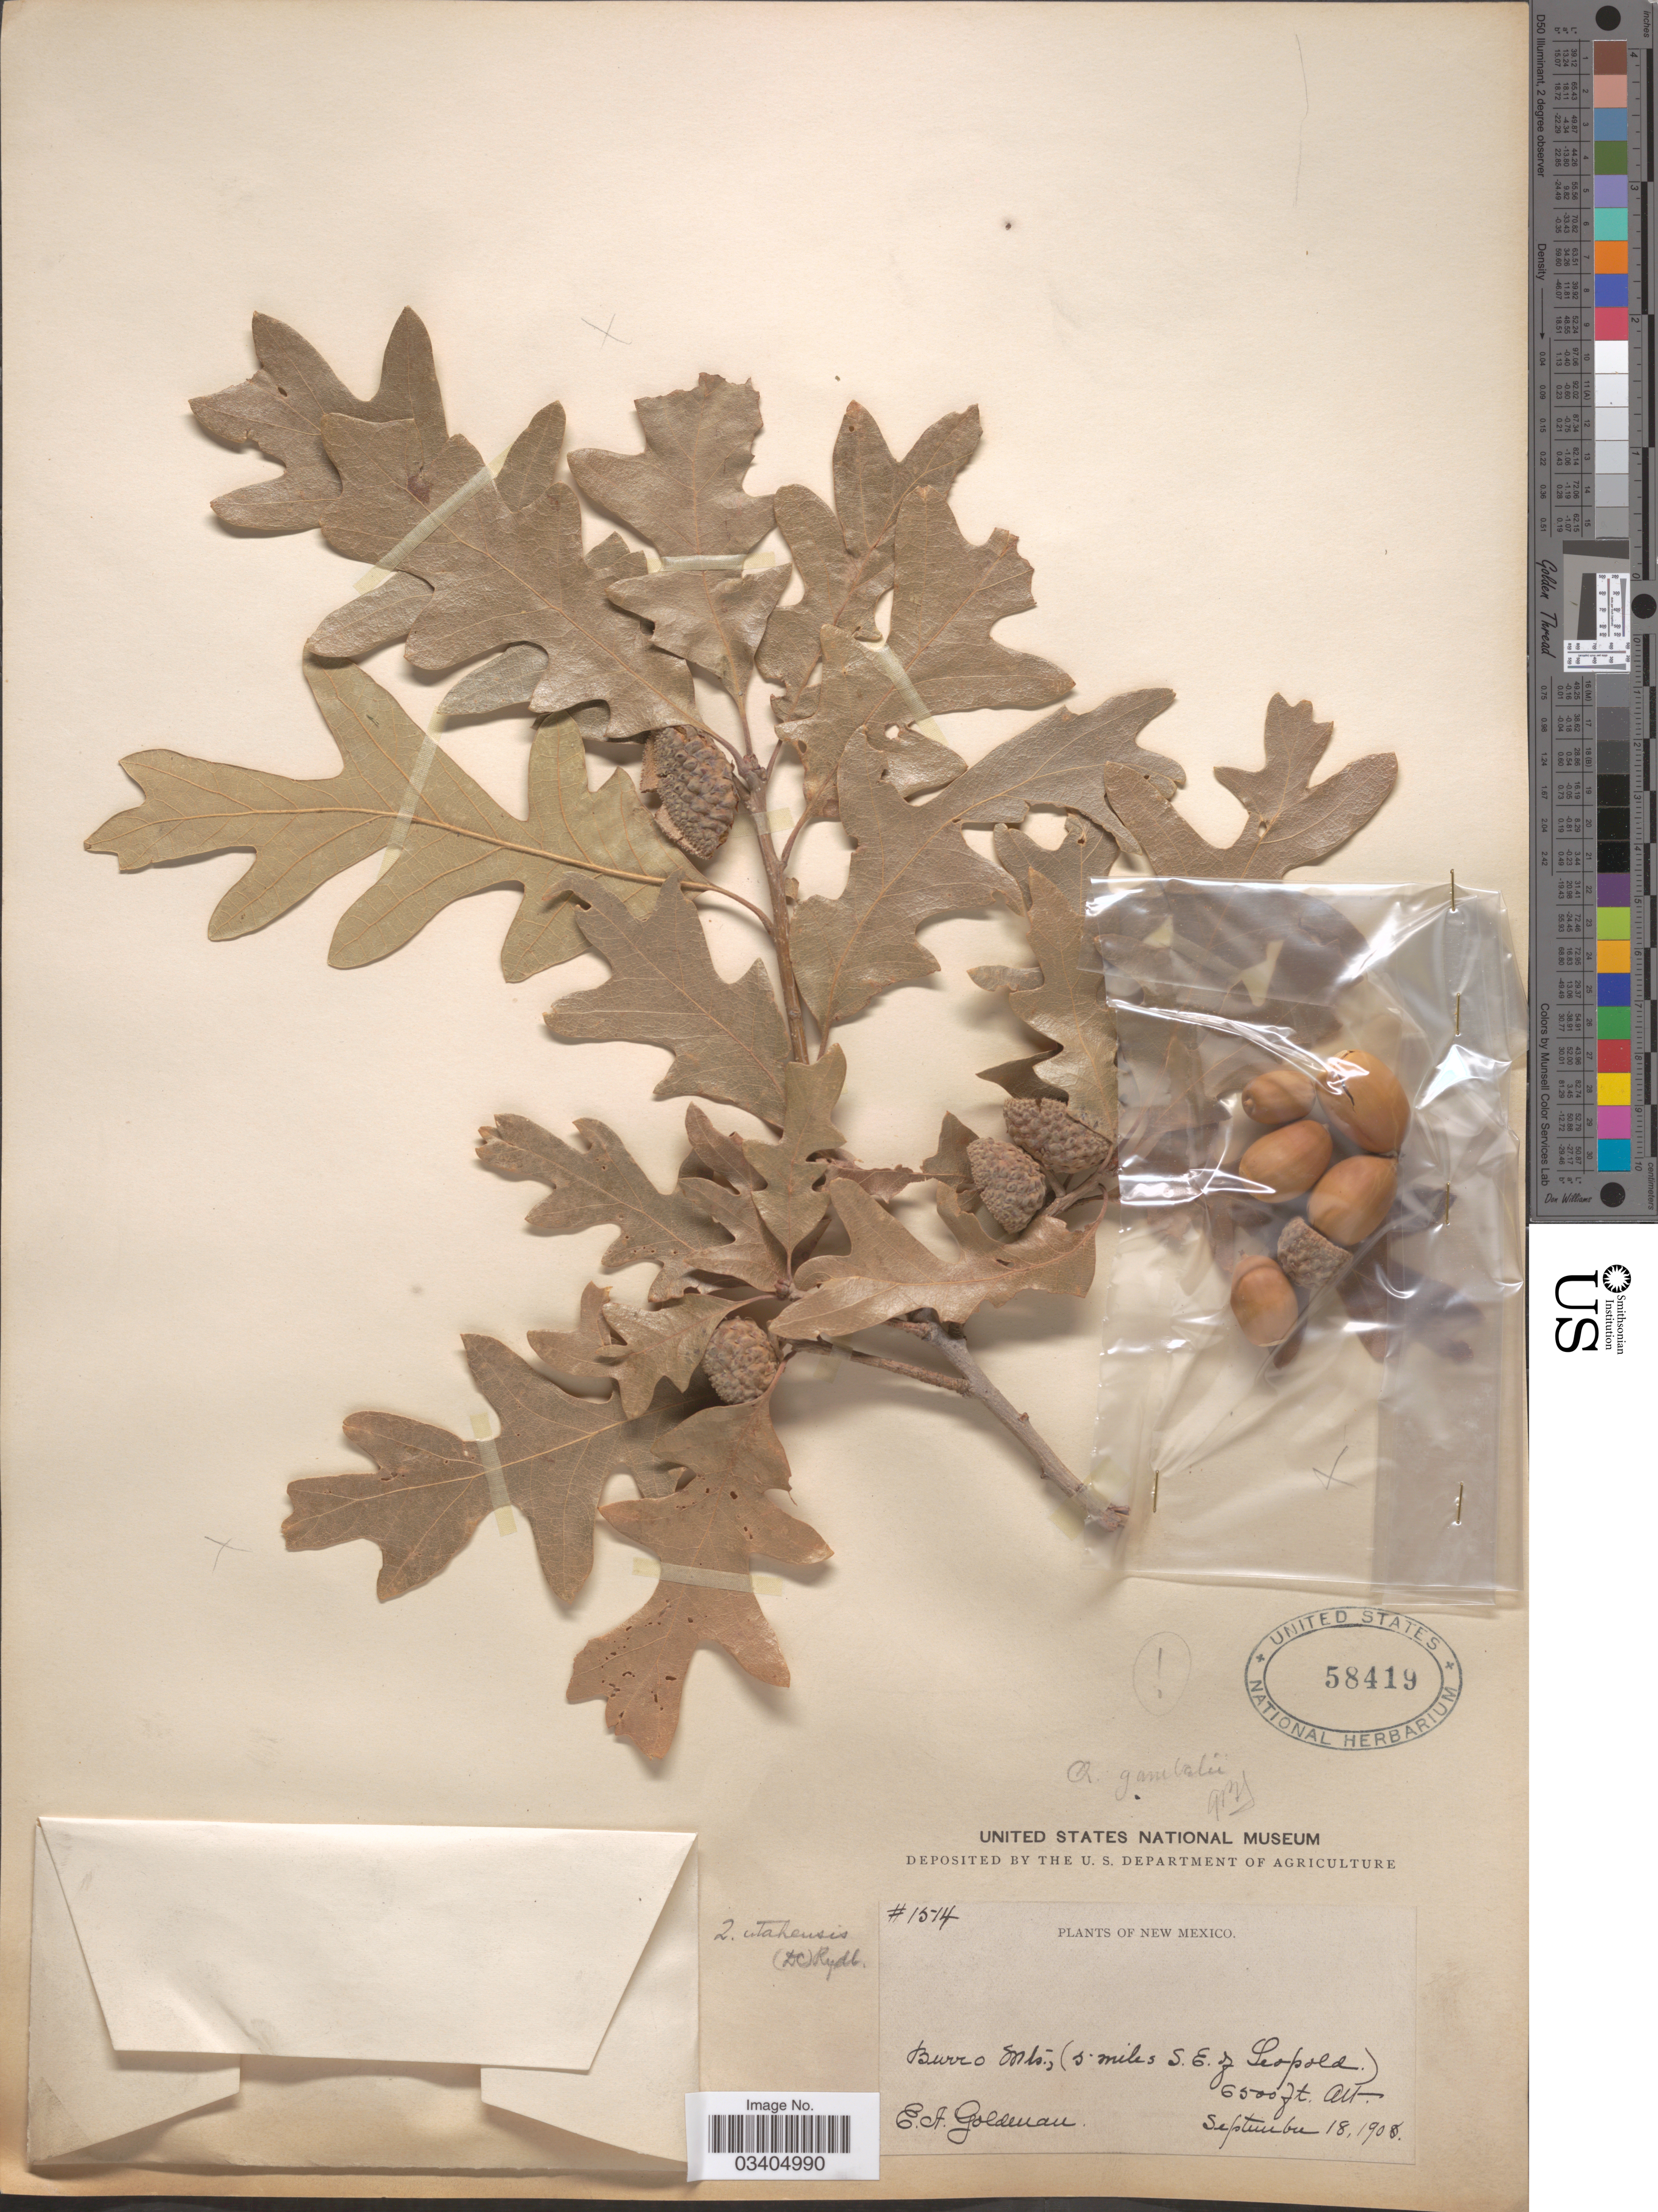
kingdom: Plantae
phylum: Tracheophyta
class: Magnoliopsida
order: Fagales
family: Fagaceae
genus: Quercus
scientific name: Quercus gambelii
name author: Nutt.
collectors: E. A. Goldman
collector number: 1514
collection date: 1908-09-18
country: United States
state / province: New Mexico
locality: Burro Mts., (5 miles S.E. of Leopold.).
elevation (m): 1981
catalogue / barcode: US 58419